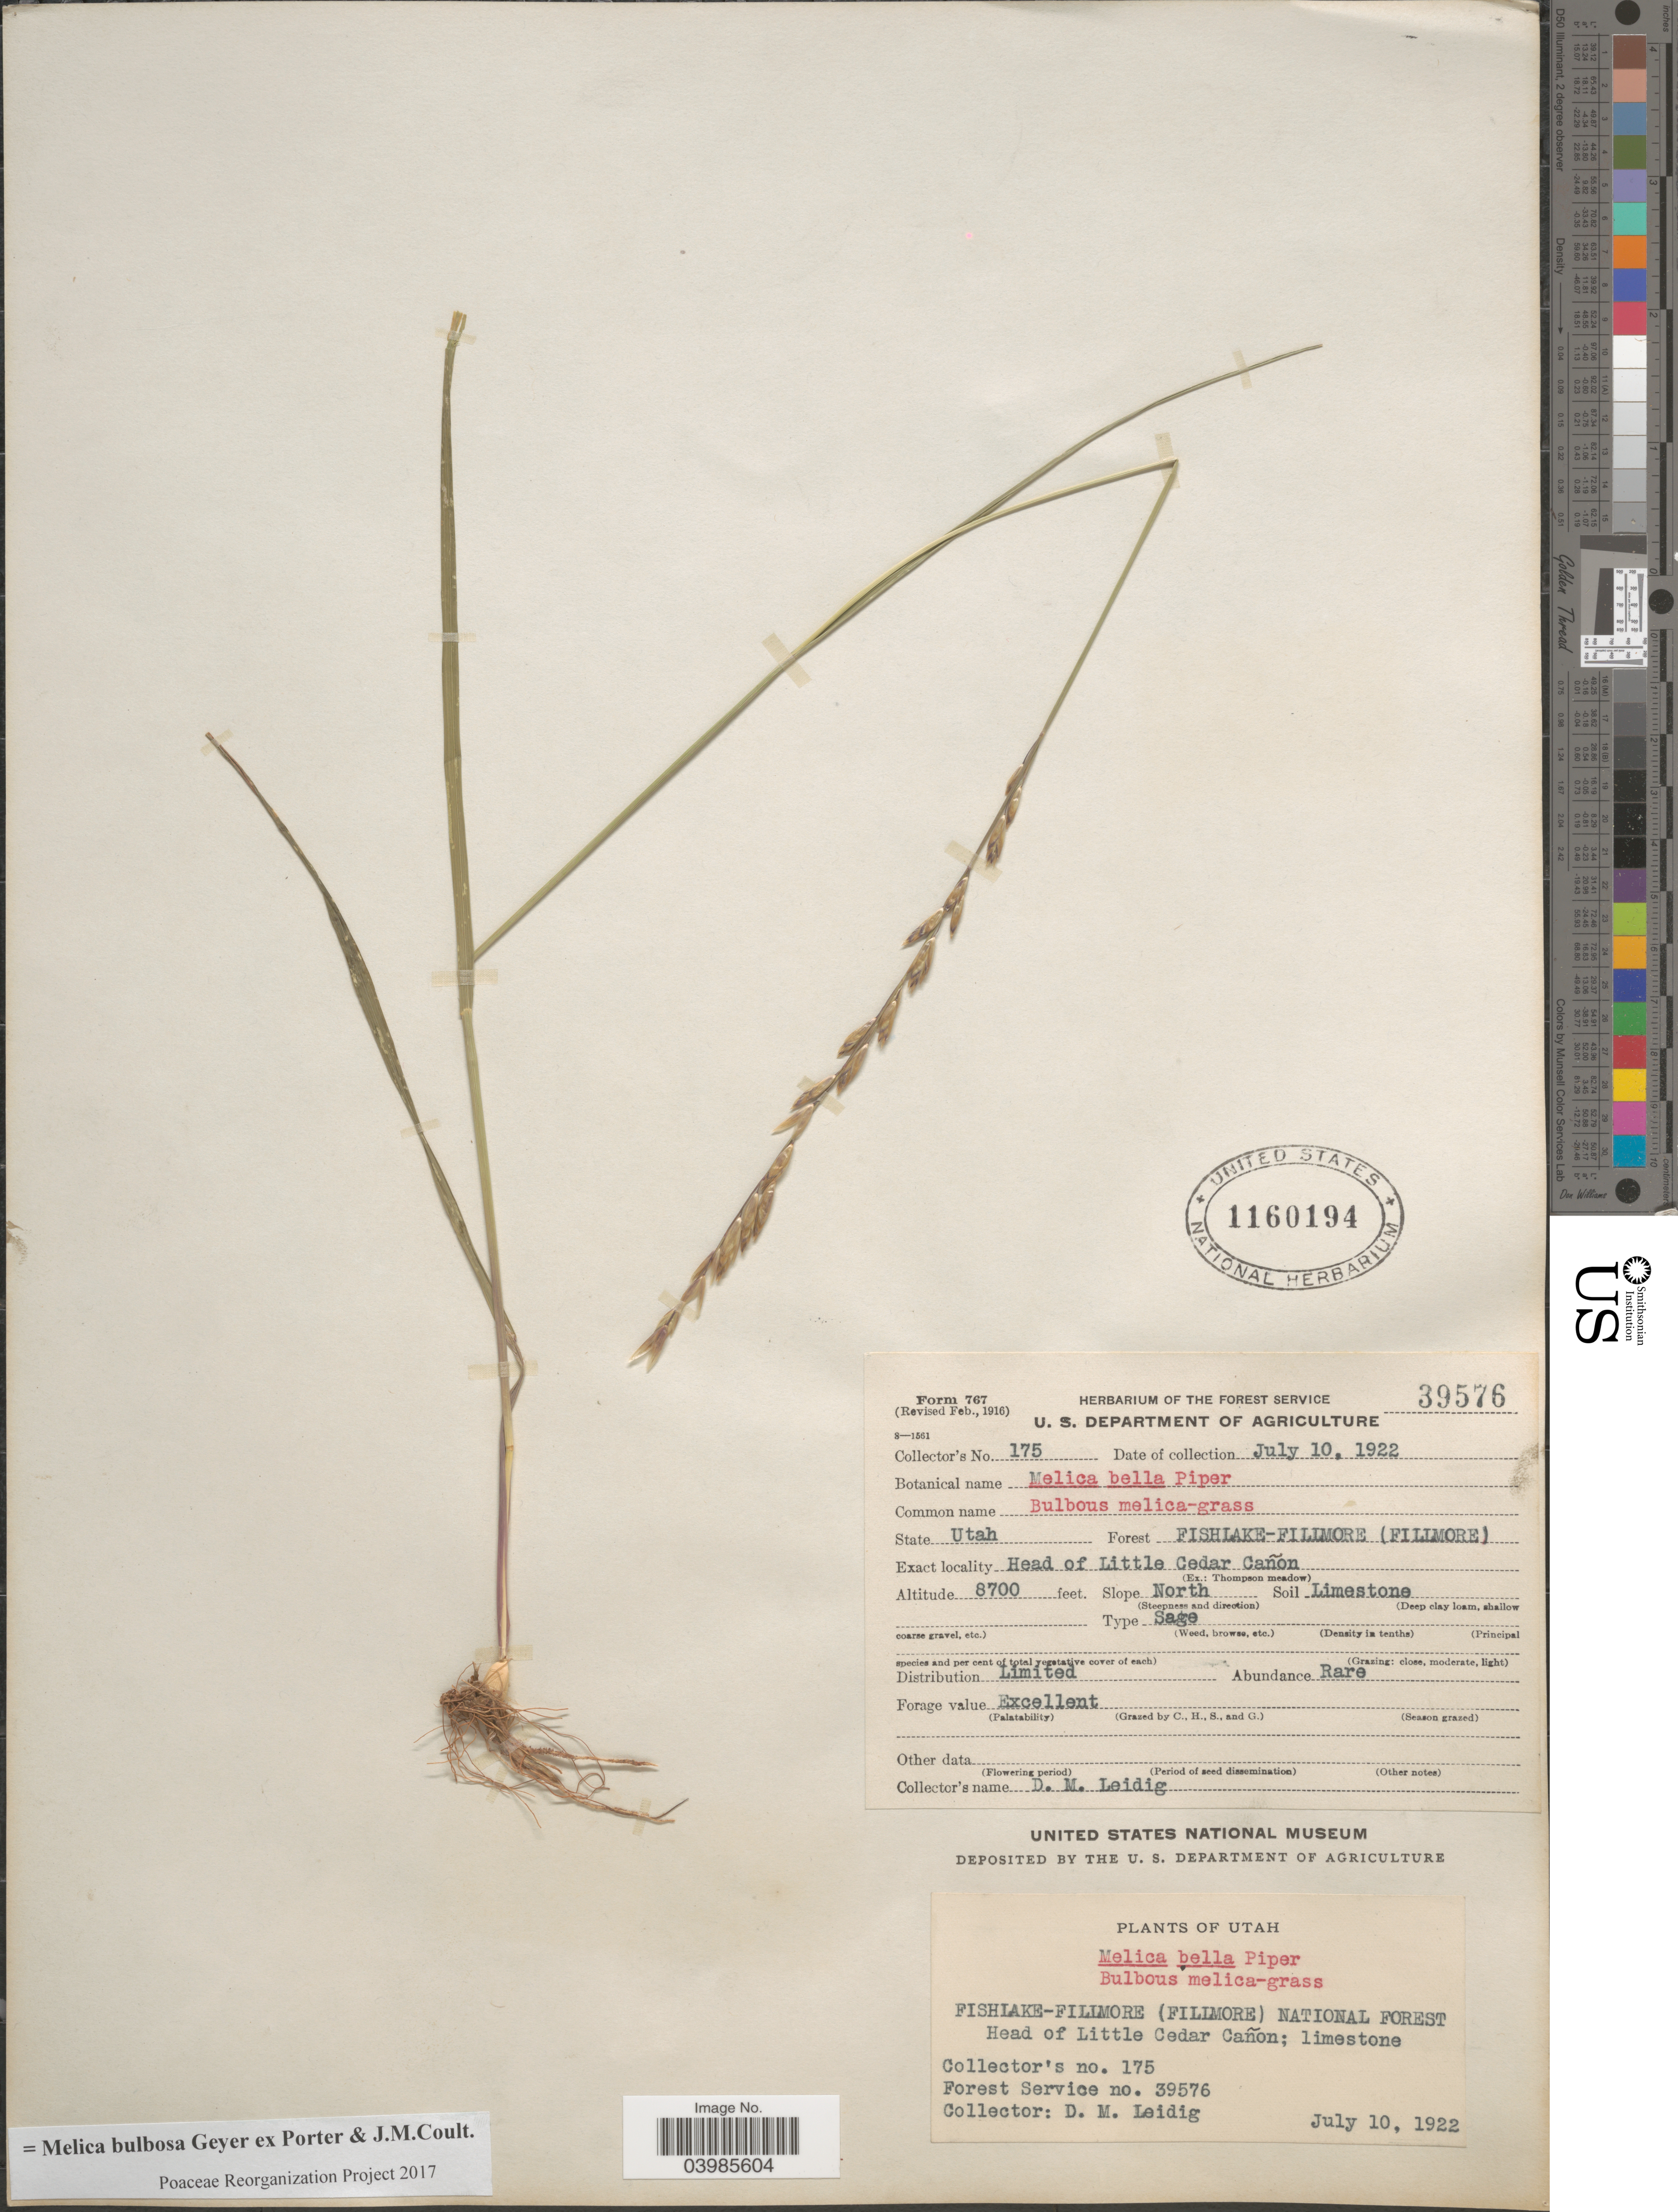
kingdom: Plantae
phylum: Tracheophyta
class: Liliopsida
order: Poales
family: Poaceae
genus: Melica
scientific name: Melica bulbosa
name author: Geyer ex Porter & J.M. Coult.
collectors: D. Leidig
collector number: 175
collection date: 1922-07-10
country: United States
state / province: Utah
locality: Forest Fishlake-Fillmore (Fillmore). Head of Little Cedar Cañon. Slope North.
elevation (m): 2652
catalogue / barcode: US 1160194